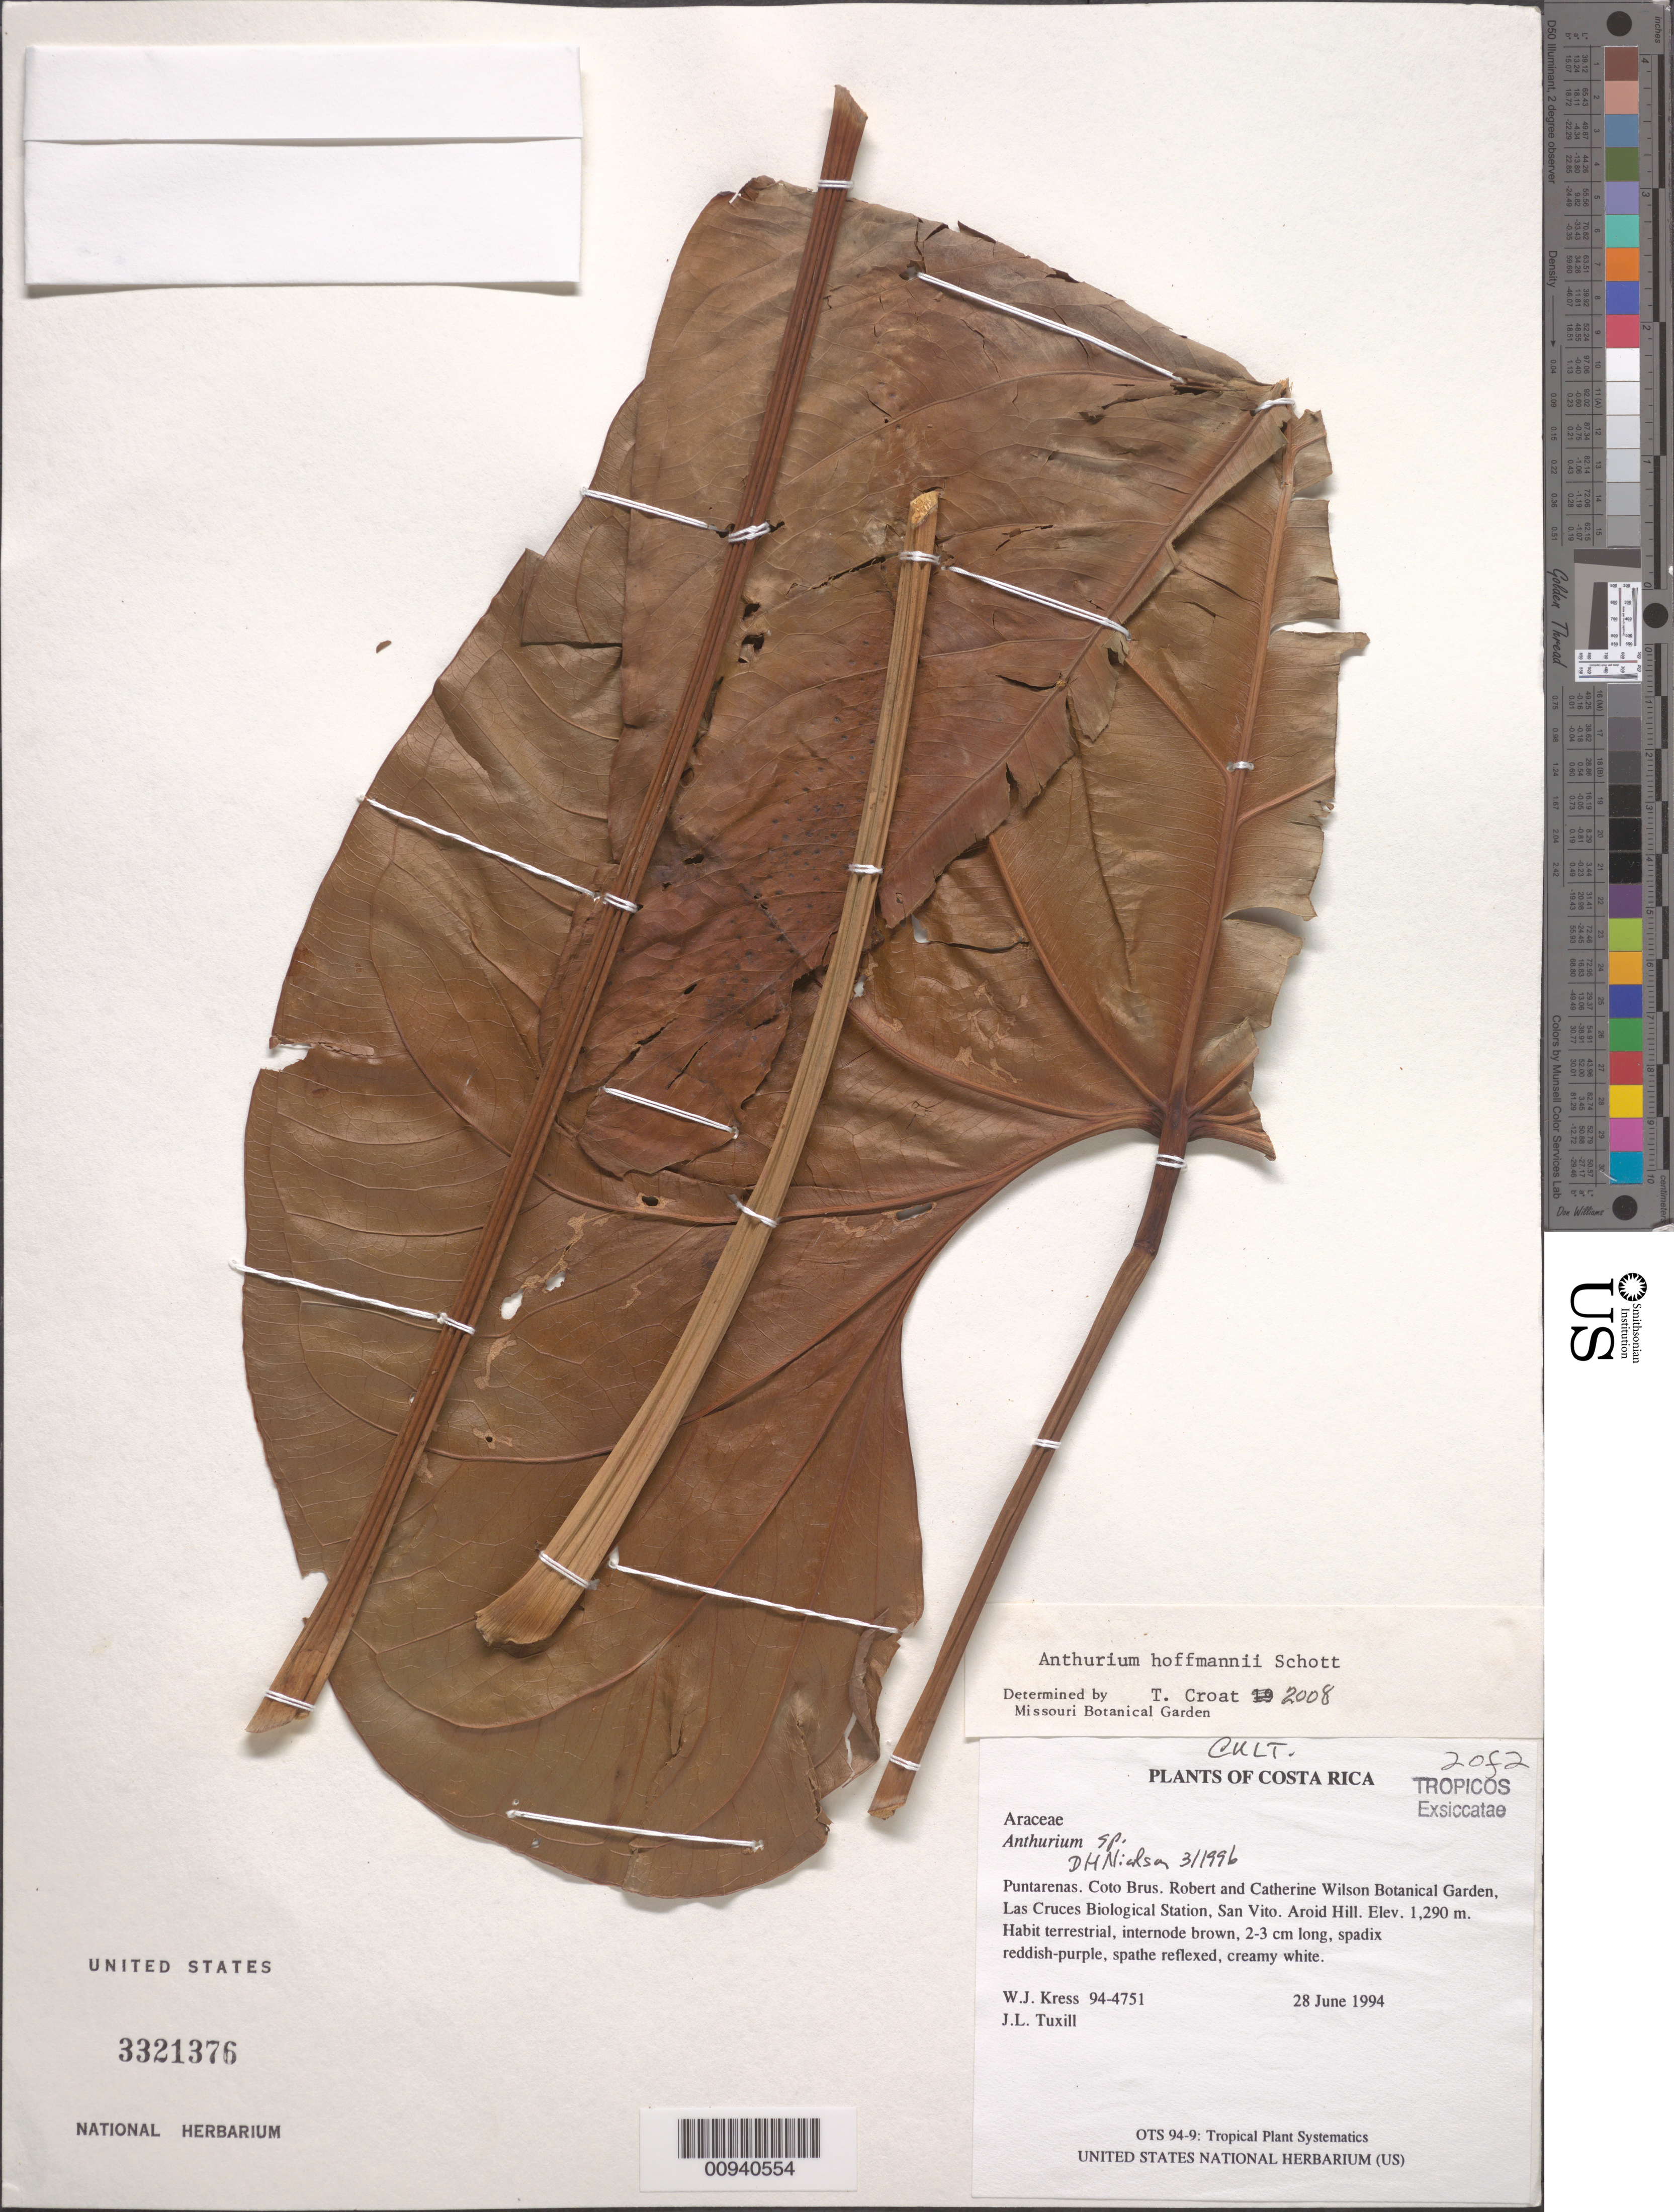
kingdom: Plantae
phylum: Tracheophyta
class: Liliopsida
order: Alismatales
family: Araceae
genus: Anthurium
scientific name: Anthurium hoffmanni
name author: Schott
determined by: Croat, Thomas B., Missouri Botanical Garden (MO)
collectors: W. J. Kress & J. L. Tuxill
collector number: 94-7131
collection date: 1994-06-28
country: Costa Rica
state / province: Puntarenas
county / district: Coto Brus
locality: Robert and Catherine Wilson Botanical Garden, Las Cruces Biological Station, San Vito. Aroid Hill.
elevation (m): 1290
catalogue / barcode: US 3321376